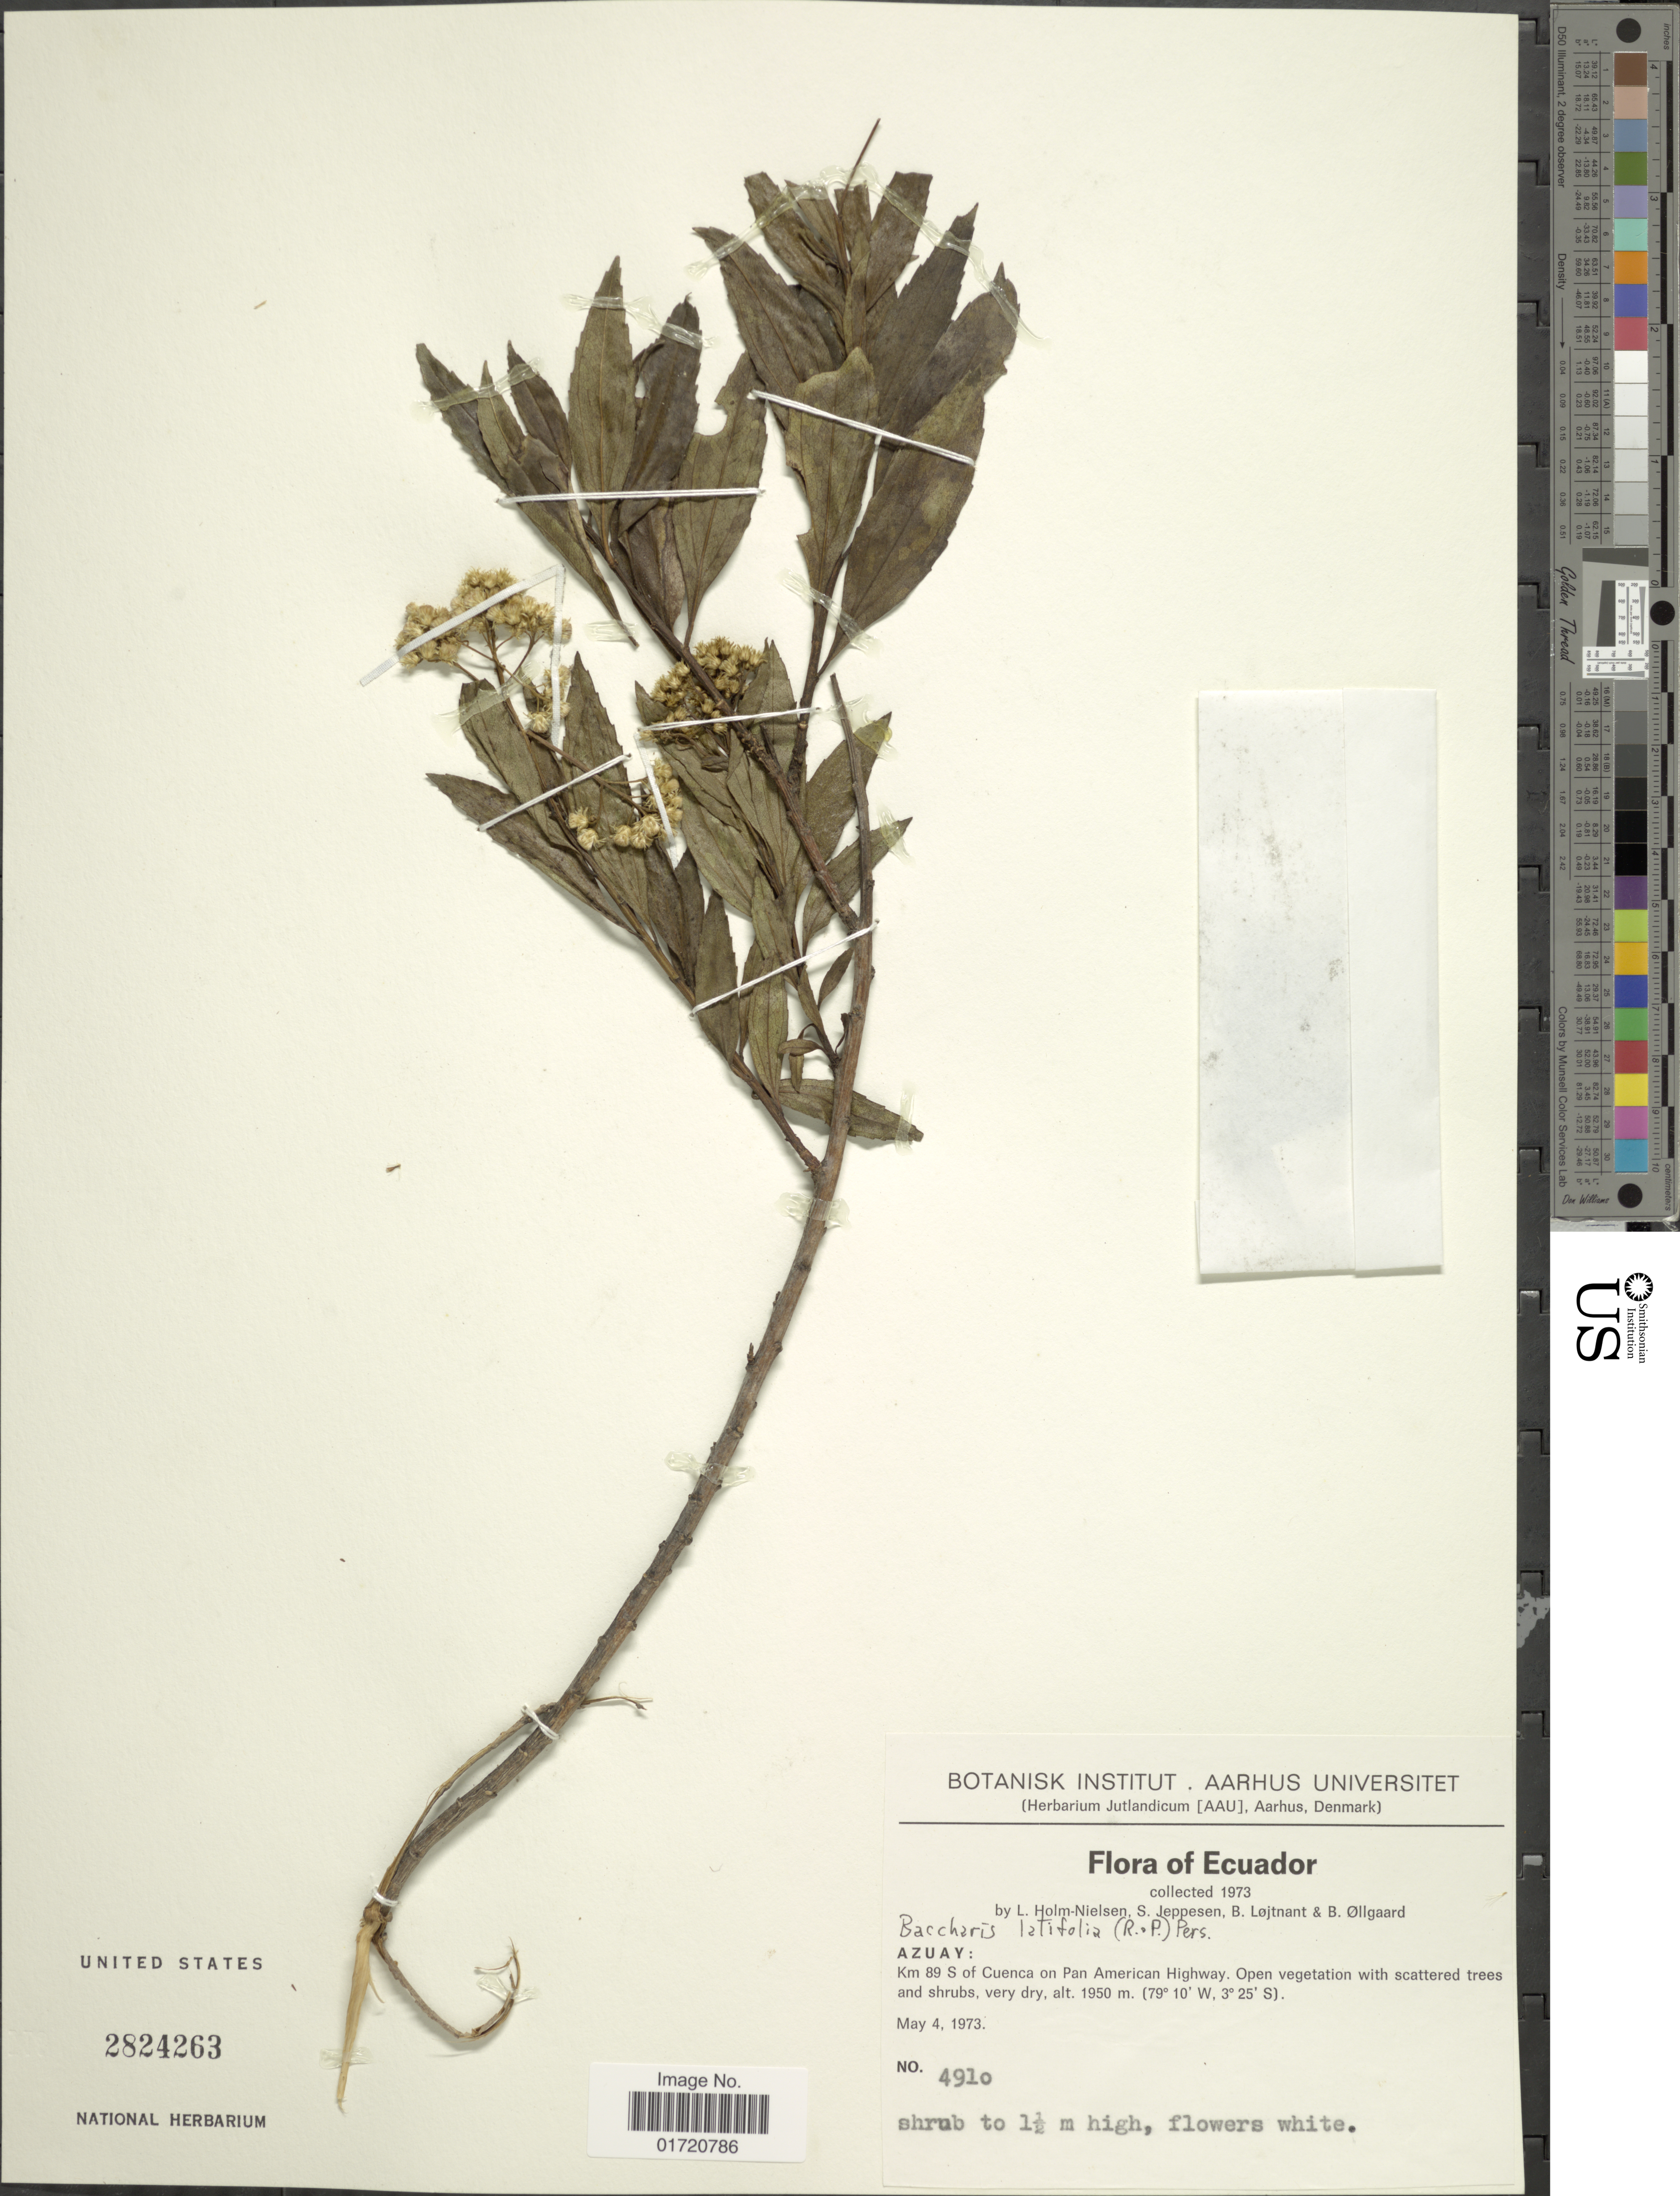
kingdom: Plantae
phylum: Tracheophyta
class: Magnoliopsida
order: Asterales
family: Asteraceae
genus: Baccharis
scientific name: Baccharis latifolia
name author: (Ruiz & Pav.) Pers.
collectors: L. B. Holm-Nielsen, S. Jeppesen, B. Löjtnant & B. Øllgaard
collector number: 4910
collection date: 1973-05-04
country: Ecuador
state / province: Azuay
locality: Km 89 S of Cuenca on Pan American Highway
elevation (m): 1950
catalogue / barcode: US 2824263